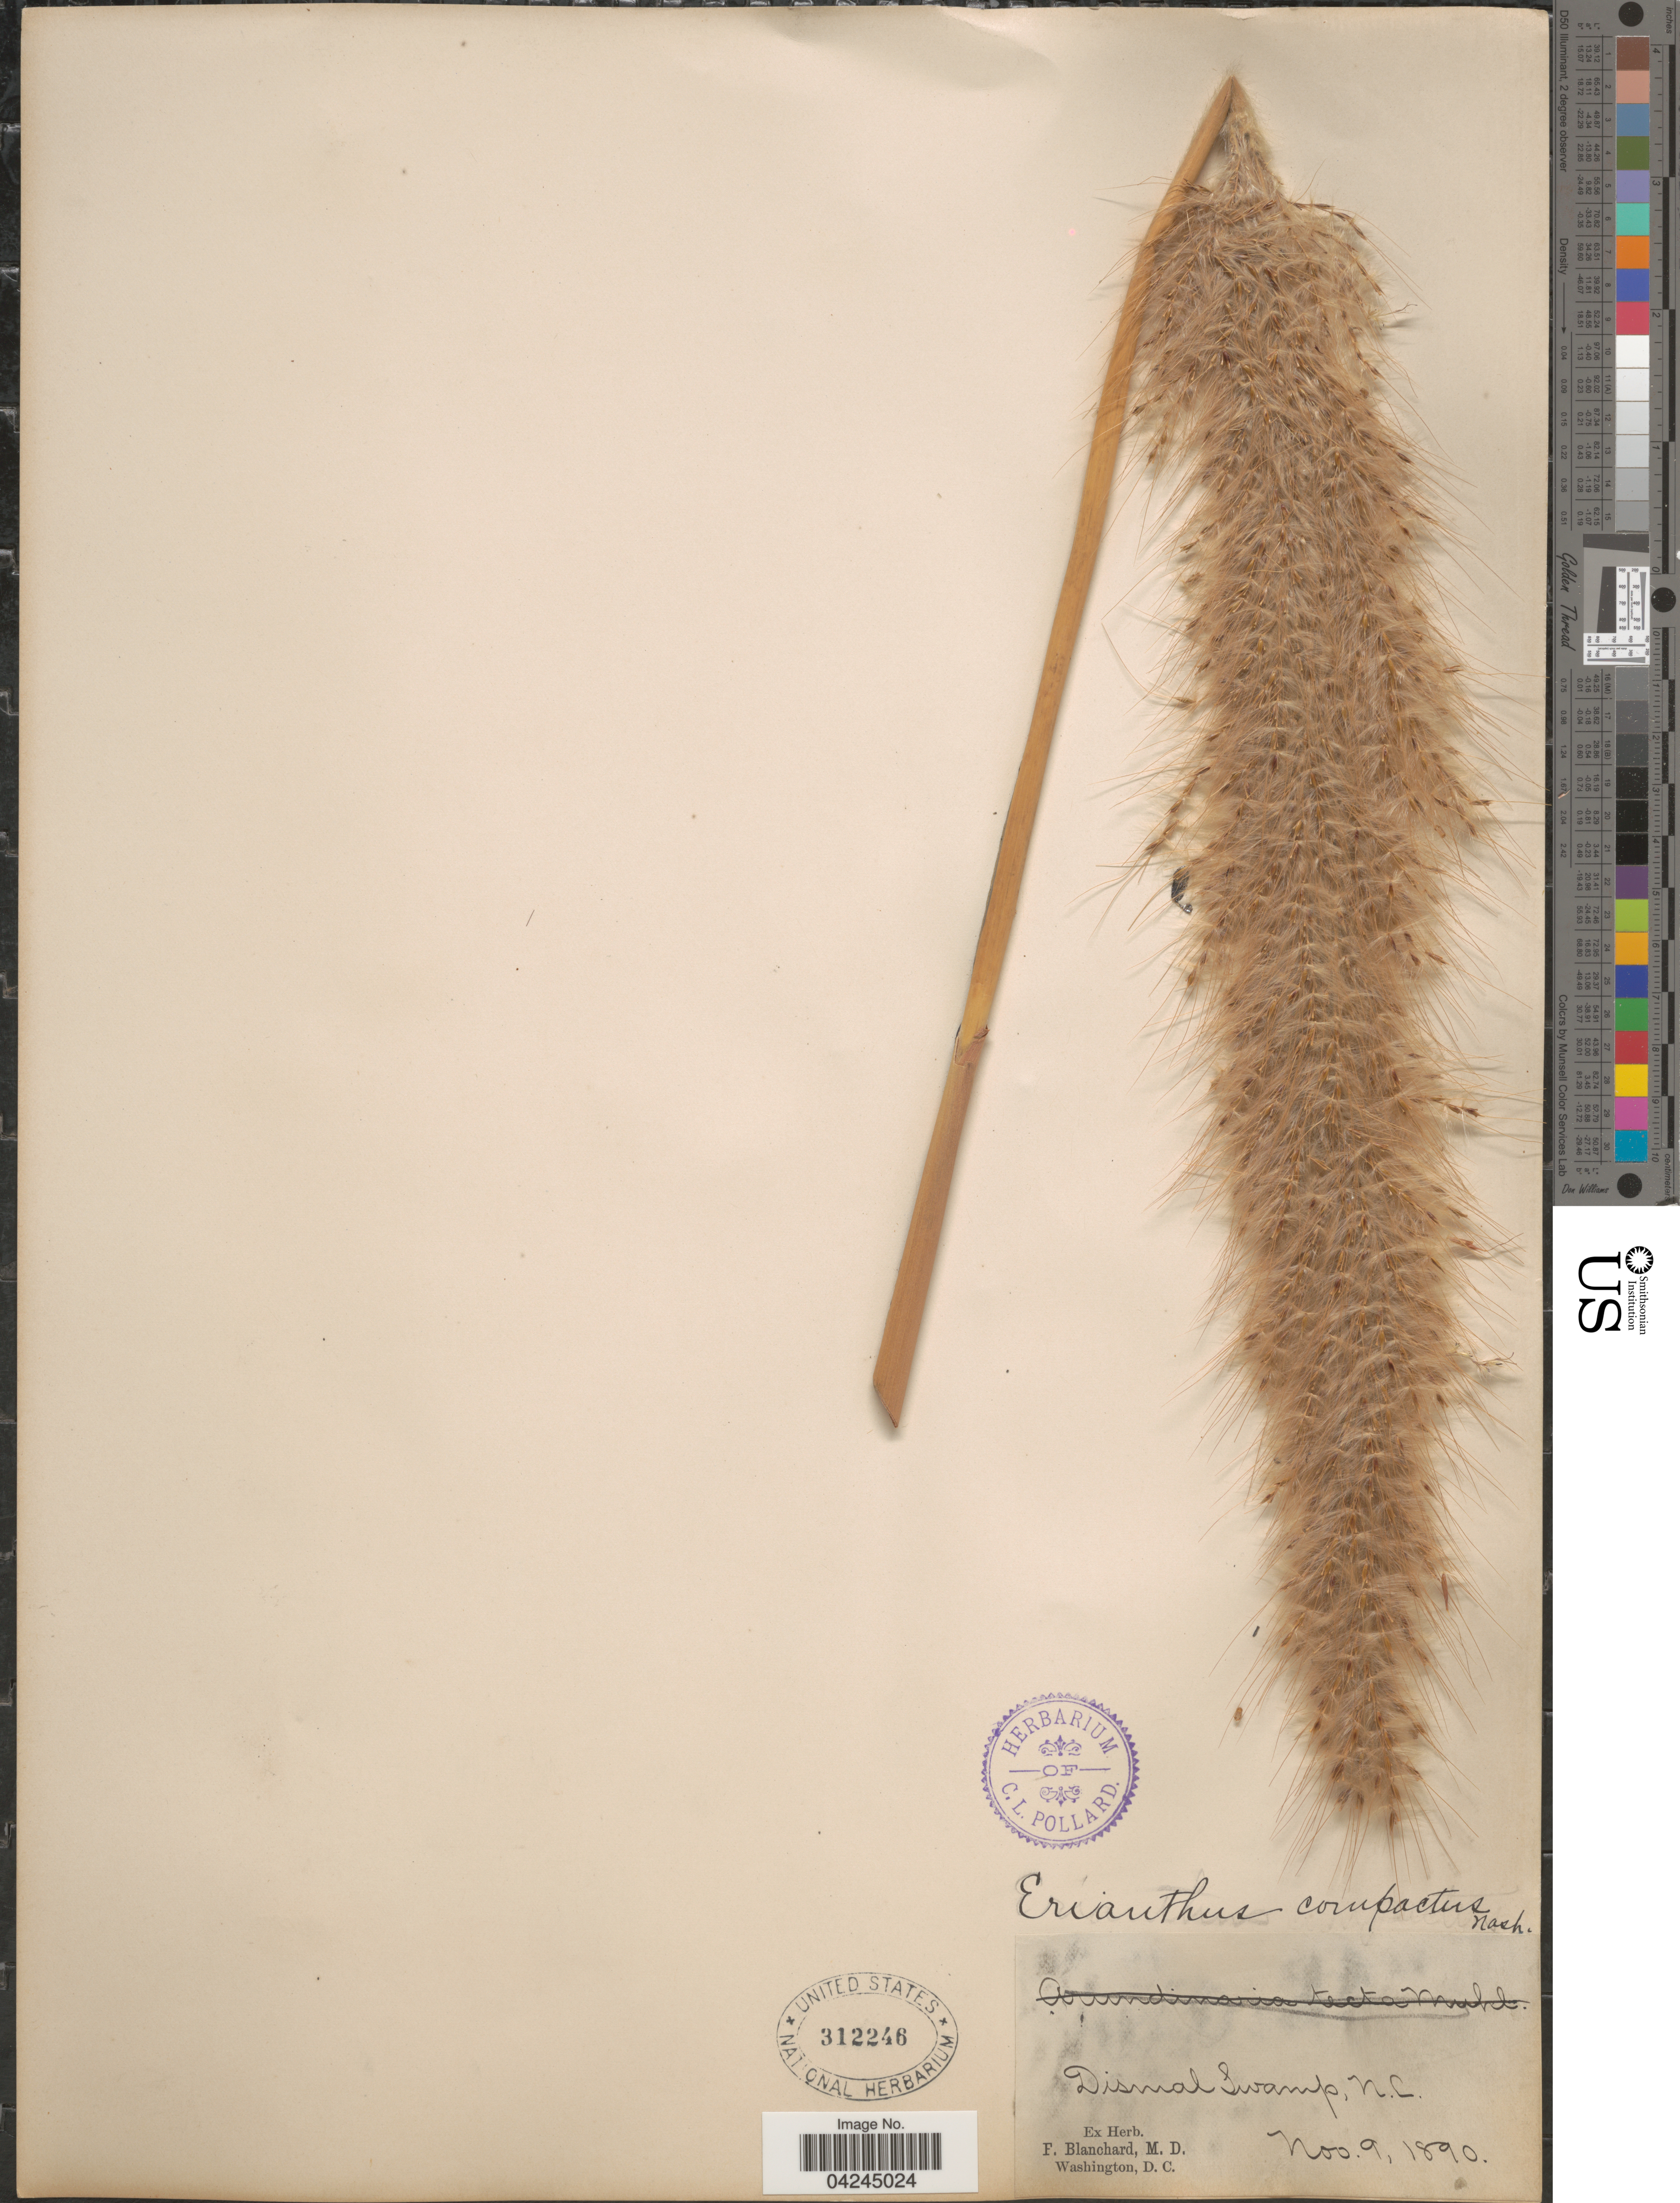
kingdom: Plantae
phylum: Tracheophyta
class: Liliopsida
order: Poales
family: Poaceae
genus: Erianthus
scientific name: Erianthus giganteus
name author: (Walter) P. Beauv.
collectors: ex herb. F. Blanchard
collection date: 1890-11-09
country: United States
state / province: North Carolina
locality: Dismal Swamp.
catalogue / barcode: US 312246